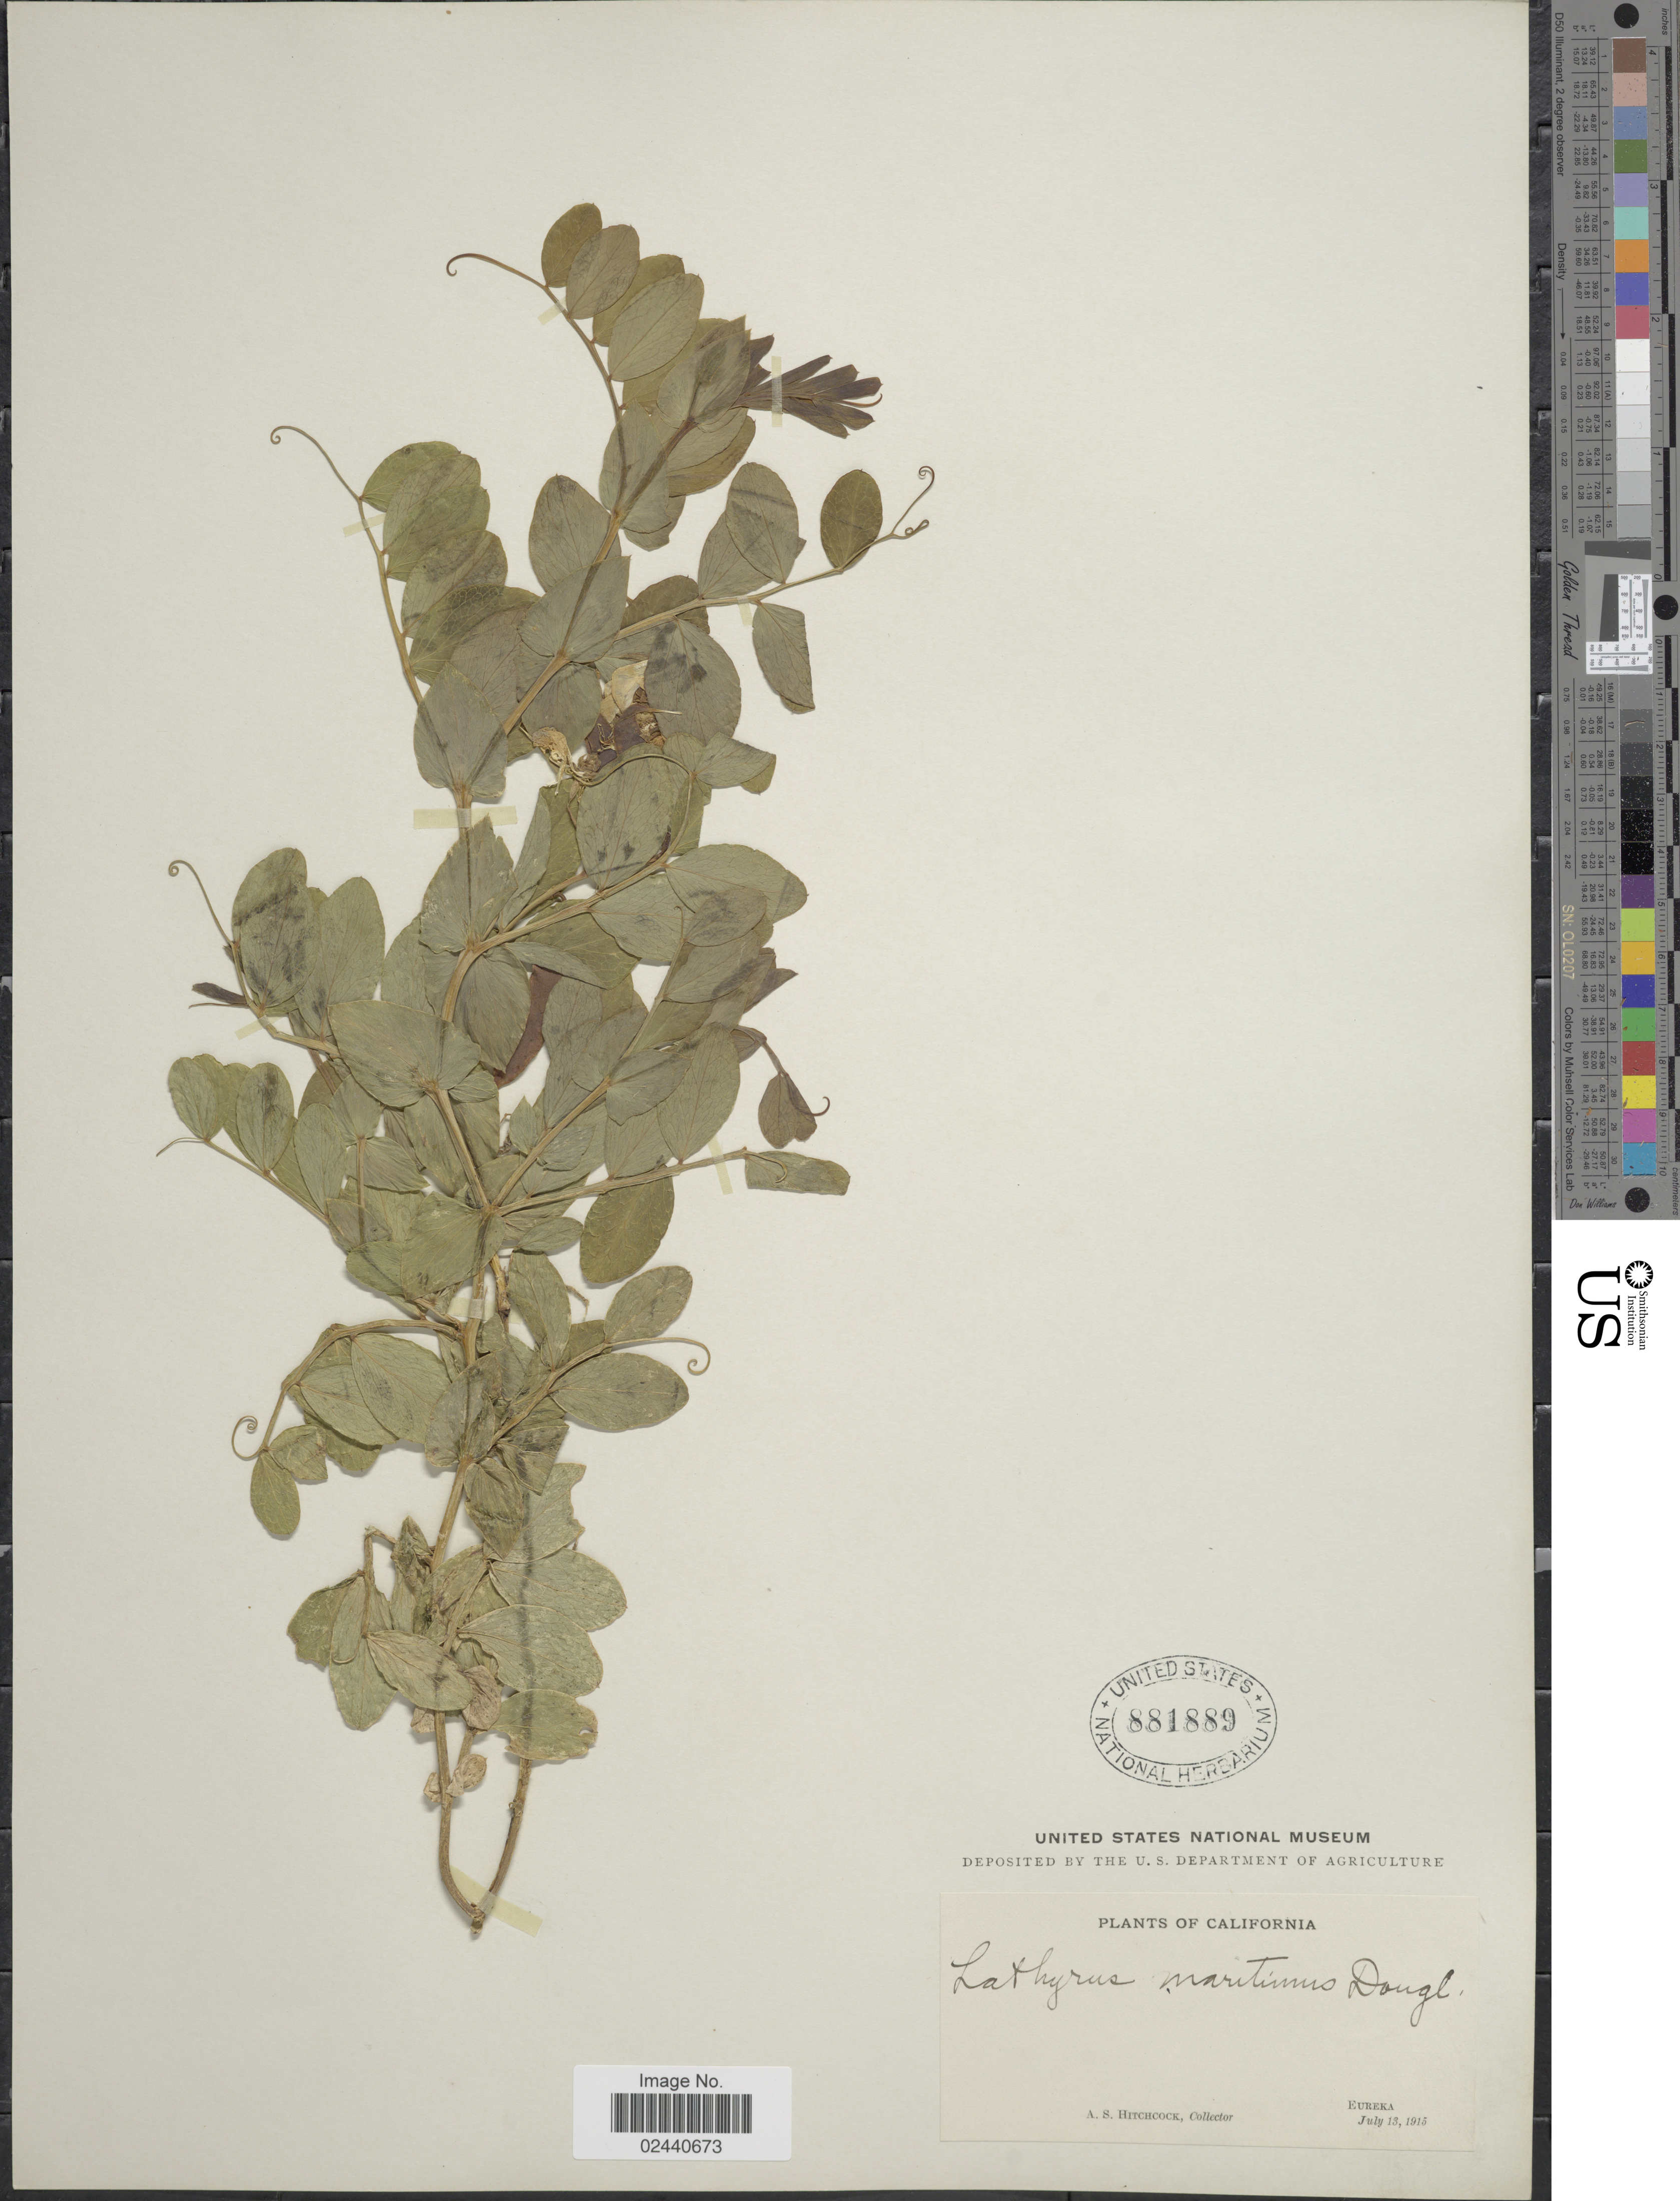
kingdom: Plantae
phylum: Tracheophyta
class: Magnoliopsida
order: Fabales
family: Fabaceae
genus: Lathyrus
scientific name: Lathyrus japonicus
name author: Willd.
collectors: A. S. Hitchcock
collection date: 1915-07-13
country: United States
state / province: California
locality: Eureka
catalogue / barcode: US 881889